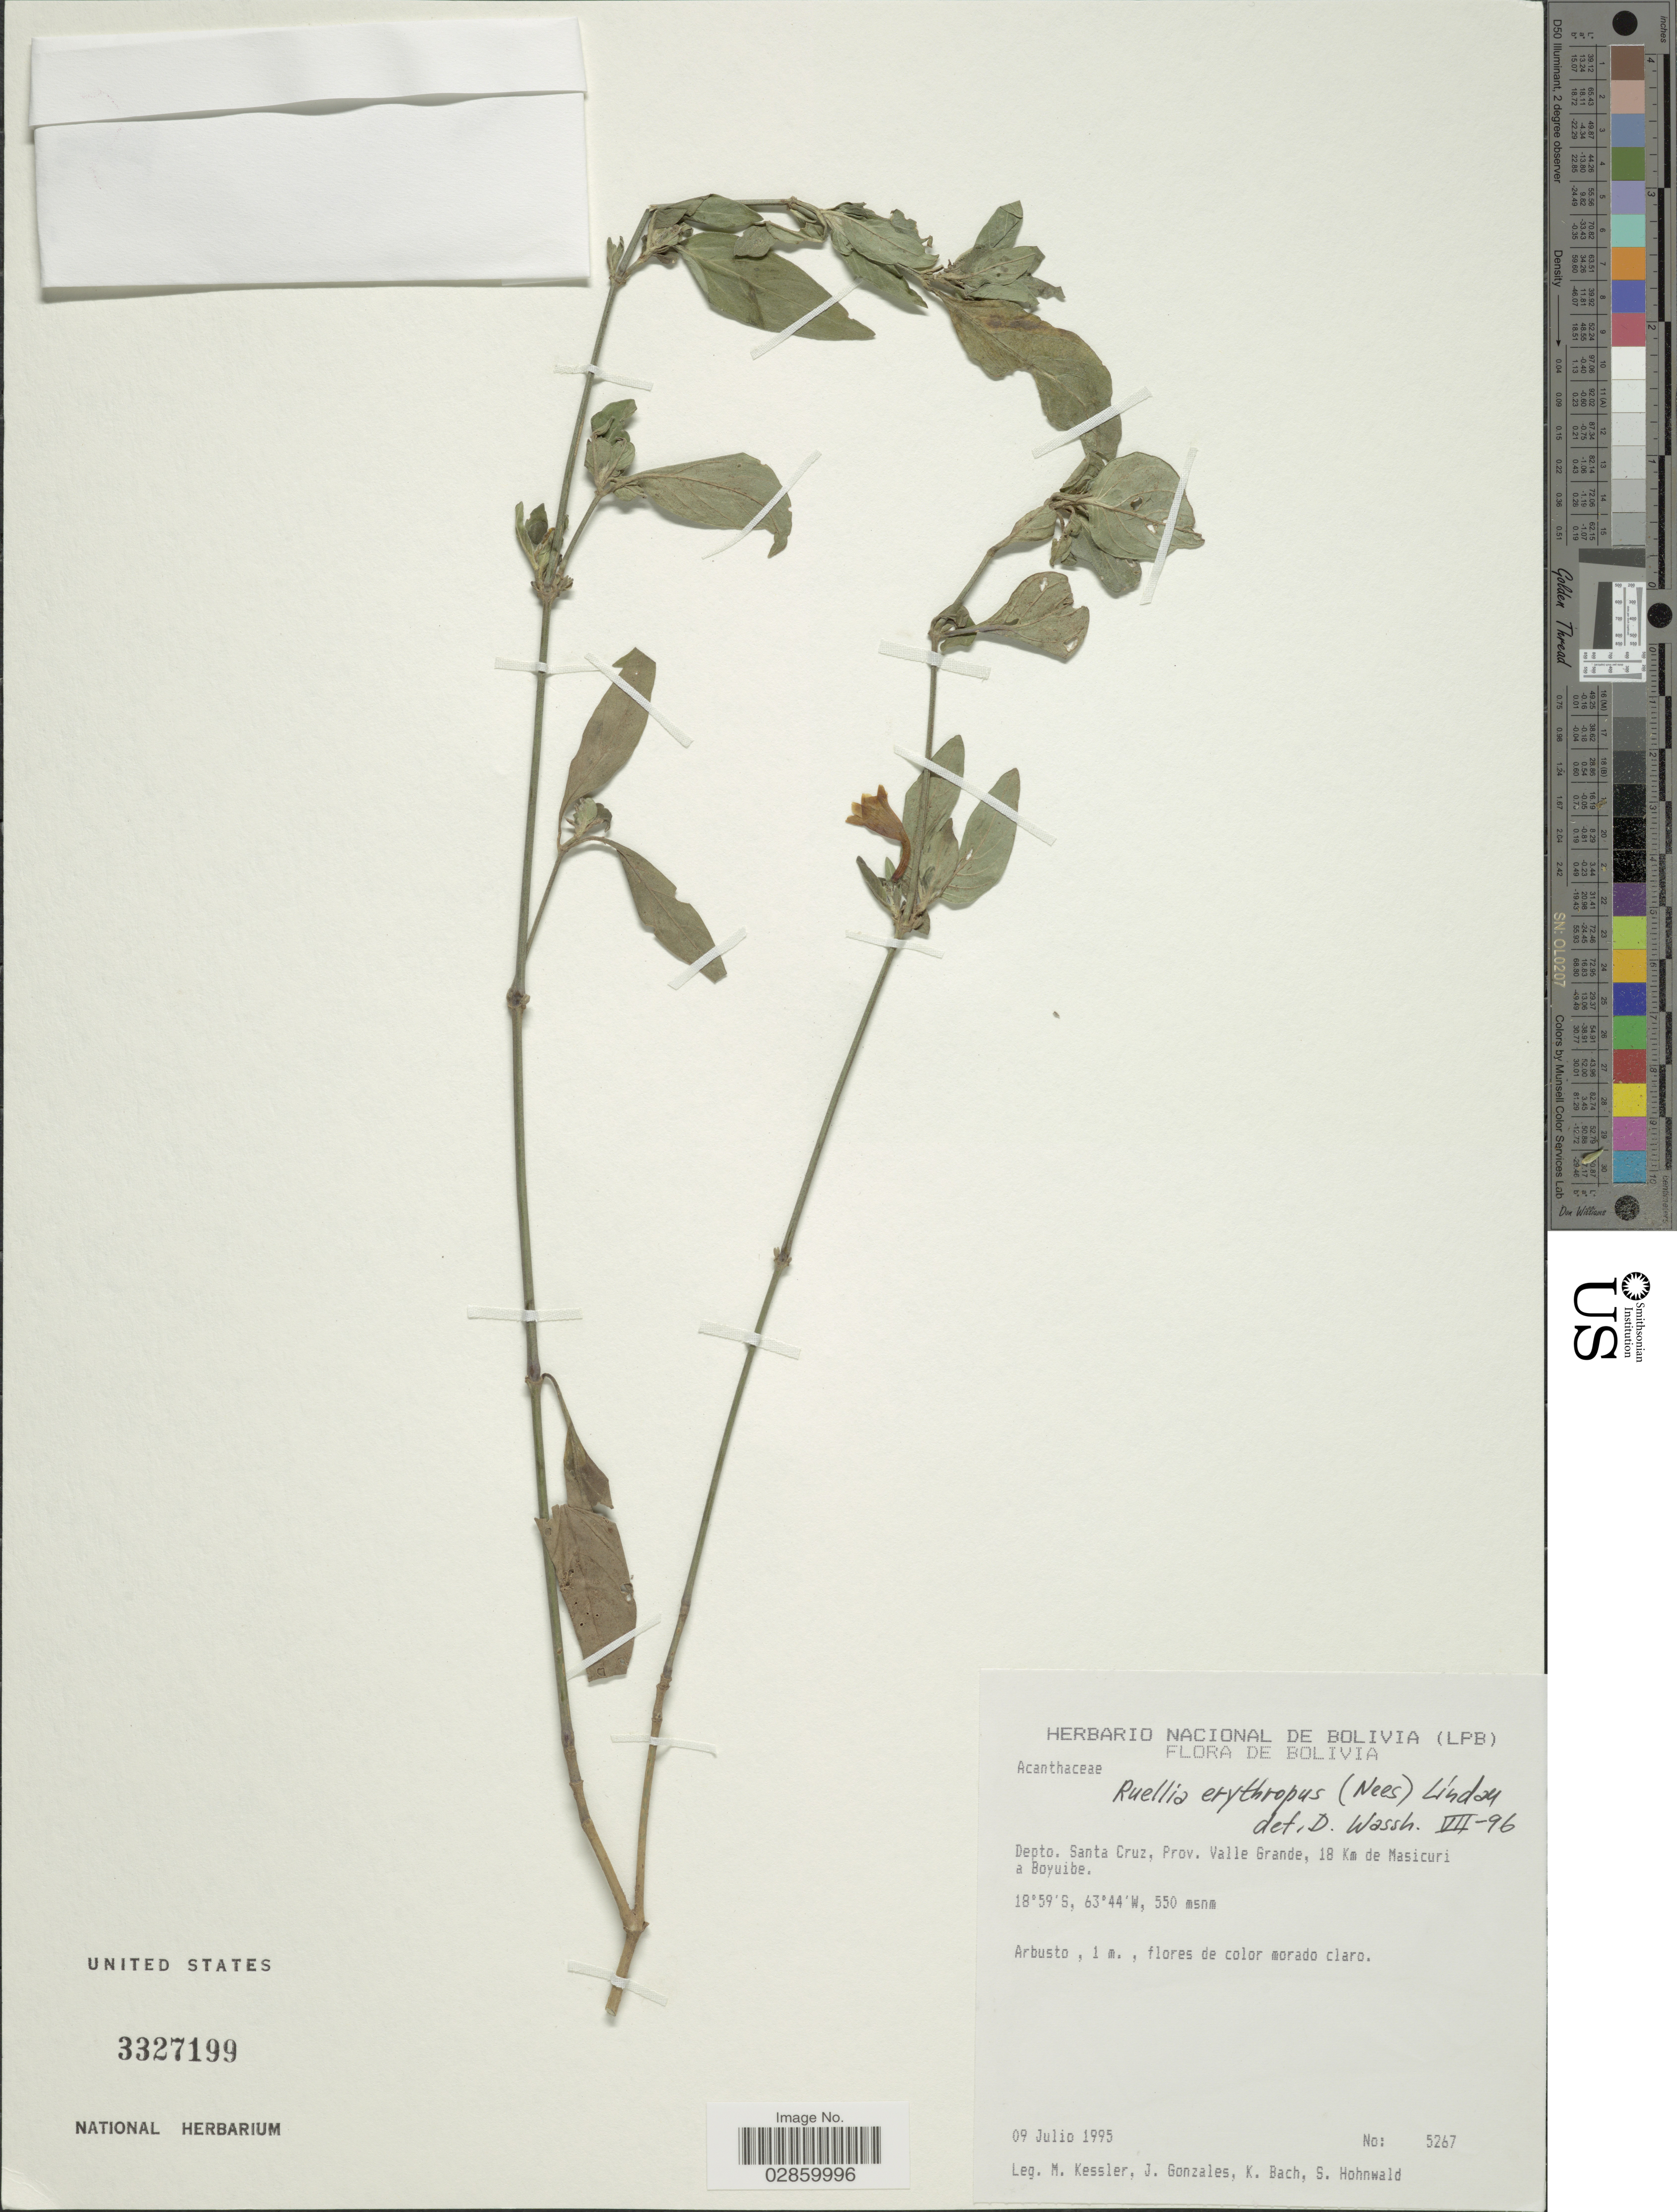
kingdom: Plantae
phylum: Tracheophyta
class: Magnoliopsida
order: Lamiales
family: Acanthaceae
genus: Ruellia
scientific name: Ruellia erythropus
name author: (Nees) Lindau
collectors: M. Kessler, J. Gonzales, K. Bach & S. Hohnwald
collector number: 5267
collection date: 1995-07-09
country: Bolivia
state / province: Santa Cruz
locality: Depto. Santa Cruz, Prov. Valle Grande, 18 Km de Masicuri a Boyuibe.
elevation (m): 550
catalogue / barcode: US 3327199